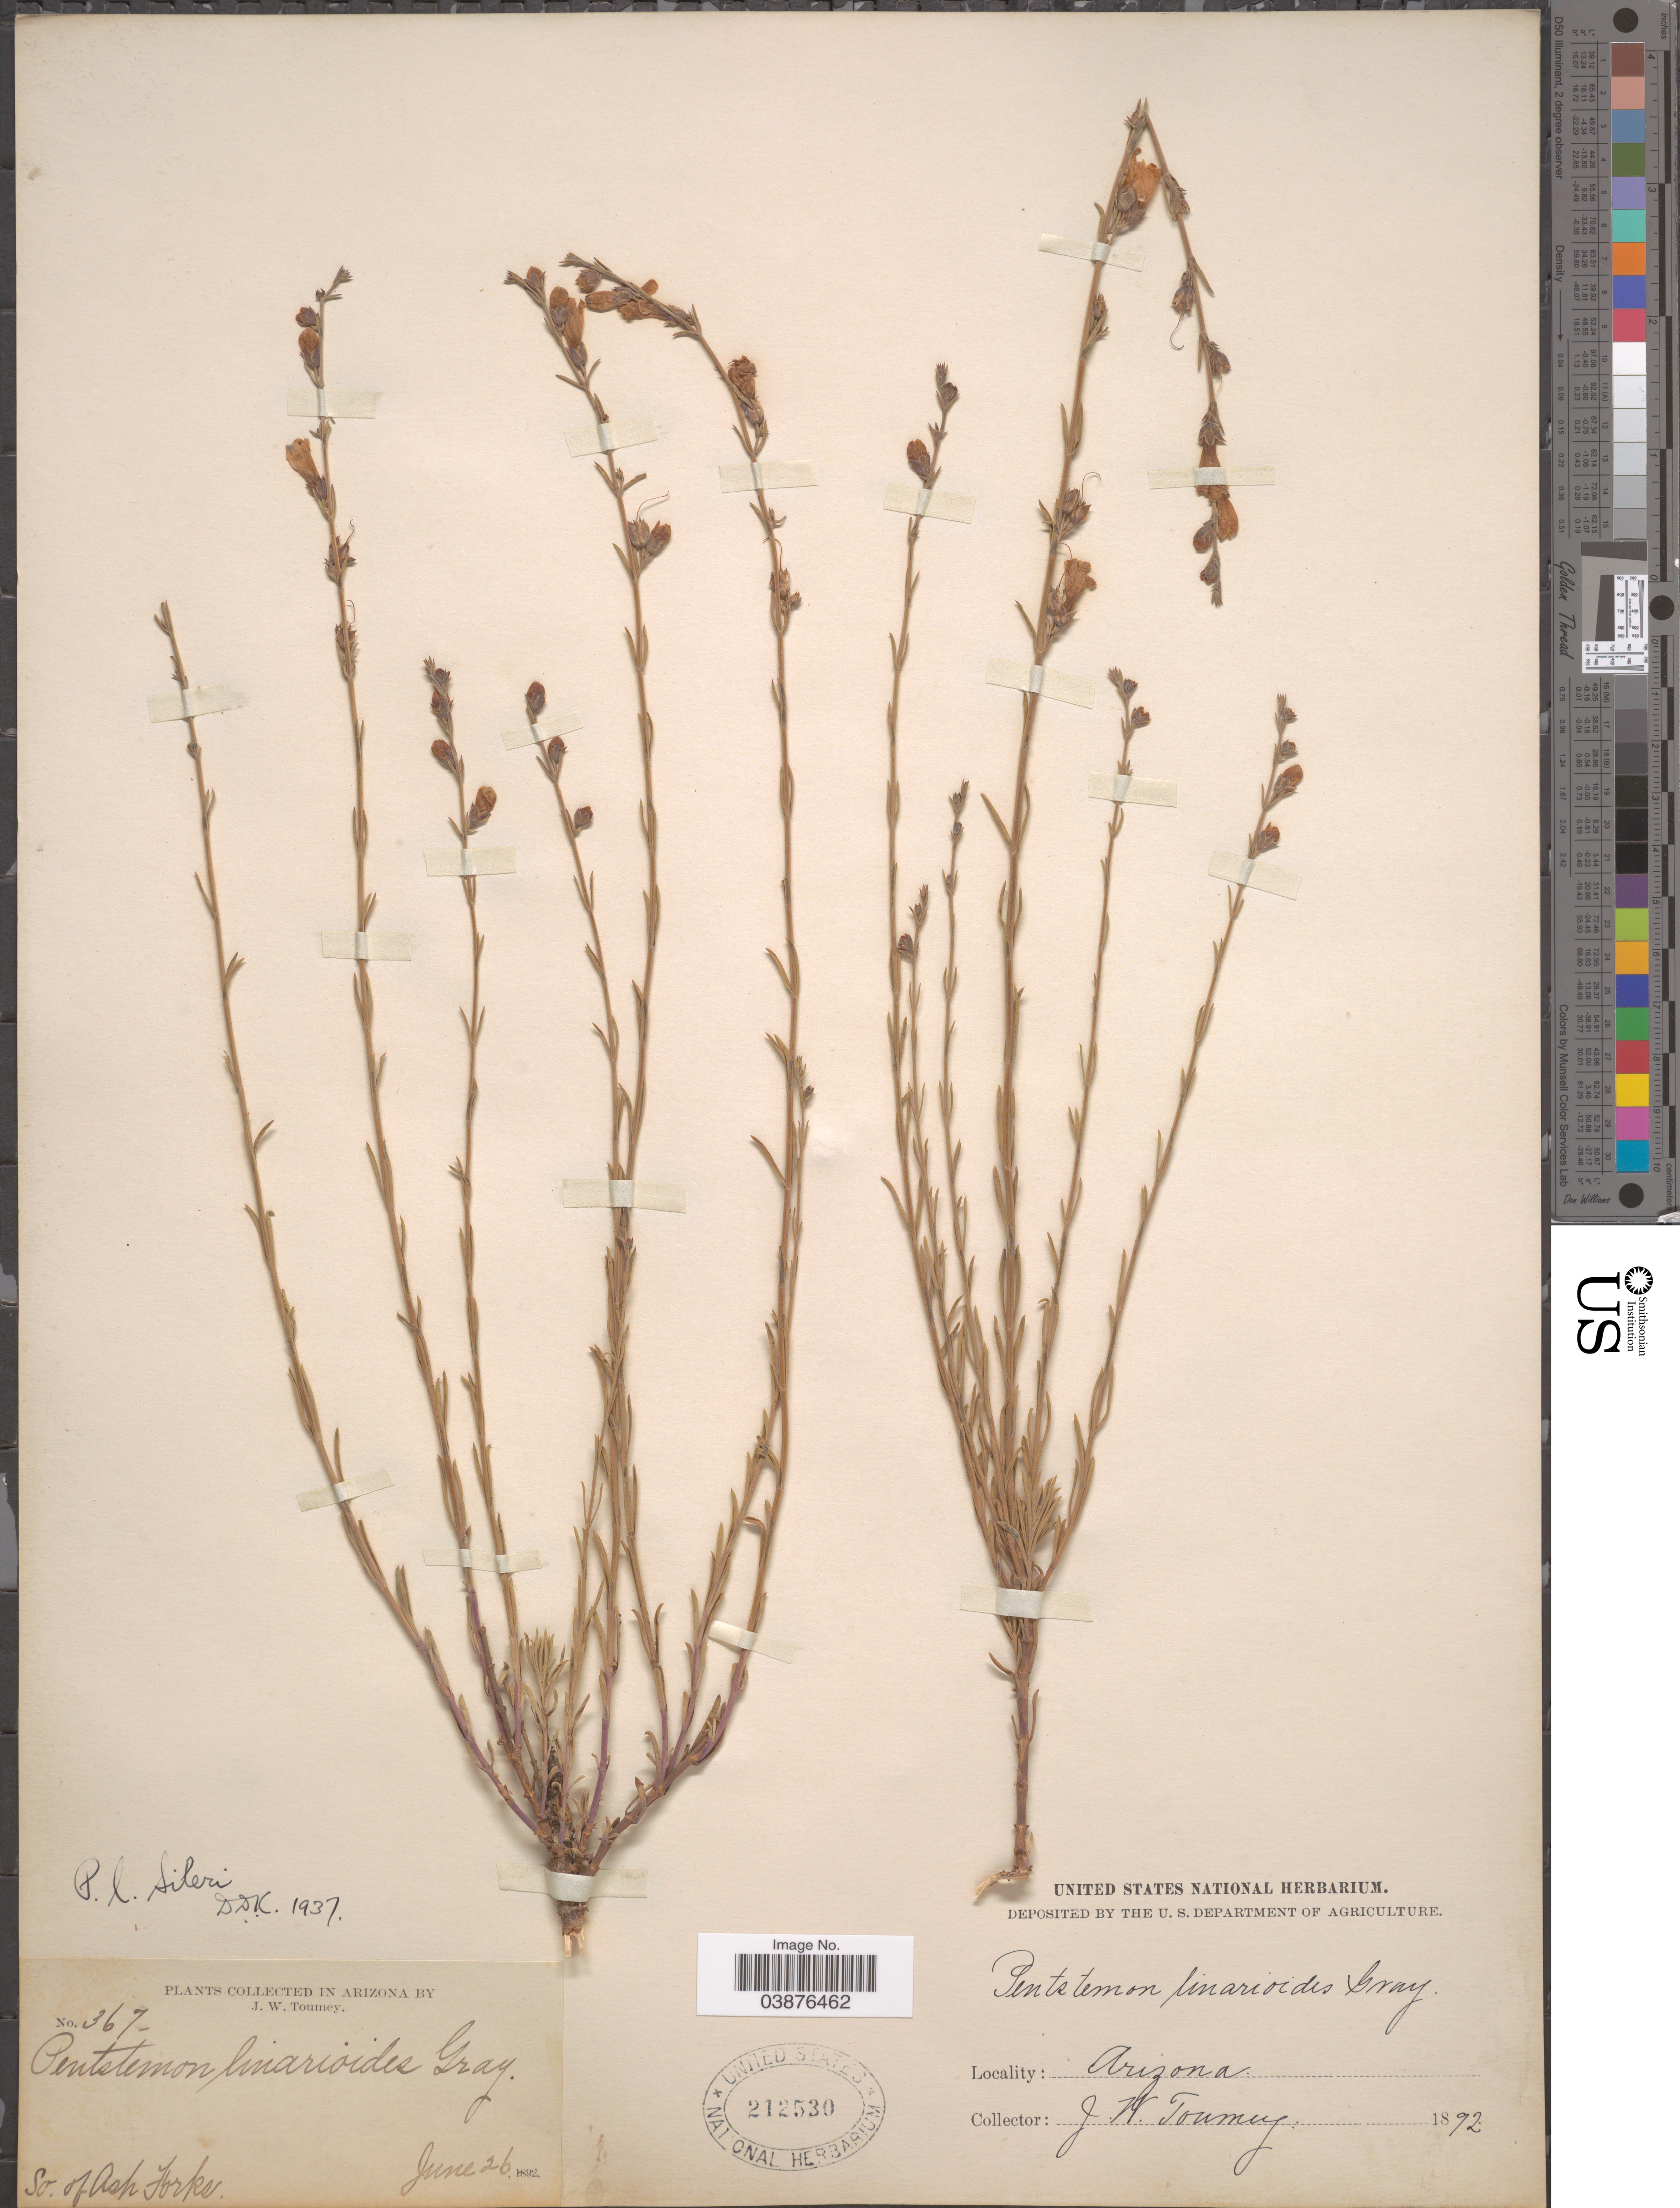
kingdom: Plantae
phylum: Tracheophyta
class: Magnoliopsida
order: Lamiales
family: Plantaginaceae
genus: Penstemon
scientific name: Penstemon linarioides subsp. compactifolius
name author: D.D. Keck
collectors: J. W. Toumey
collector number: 367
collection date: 1892-06-26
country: United States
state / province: Arizona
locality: So. of Ash Forks.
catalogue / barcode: US 212530